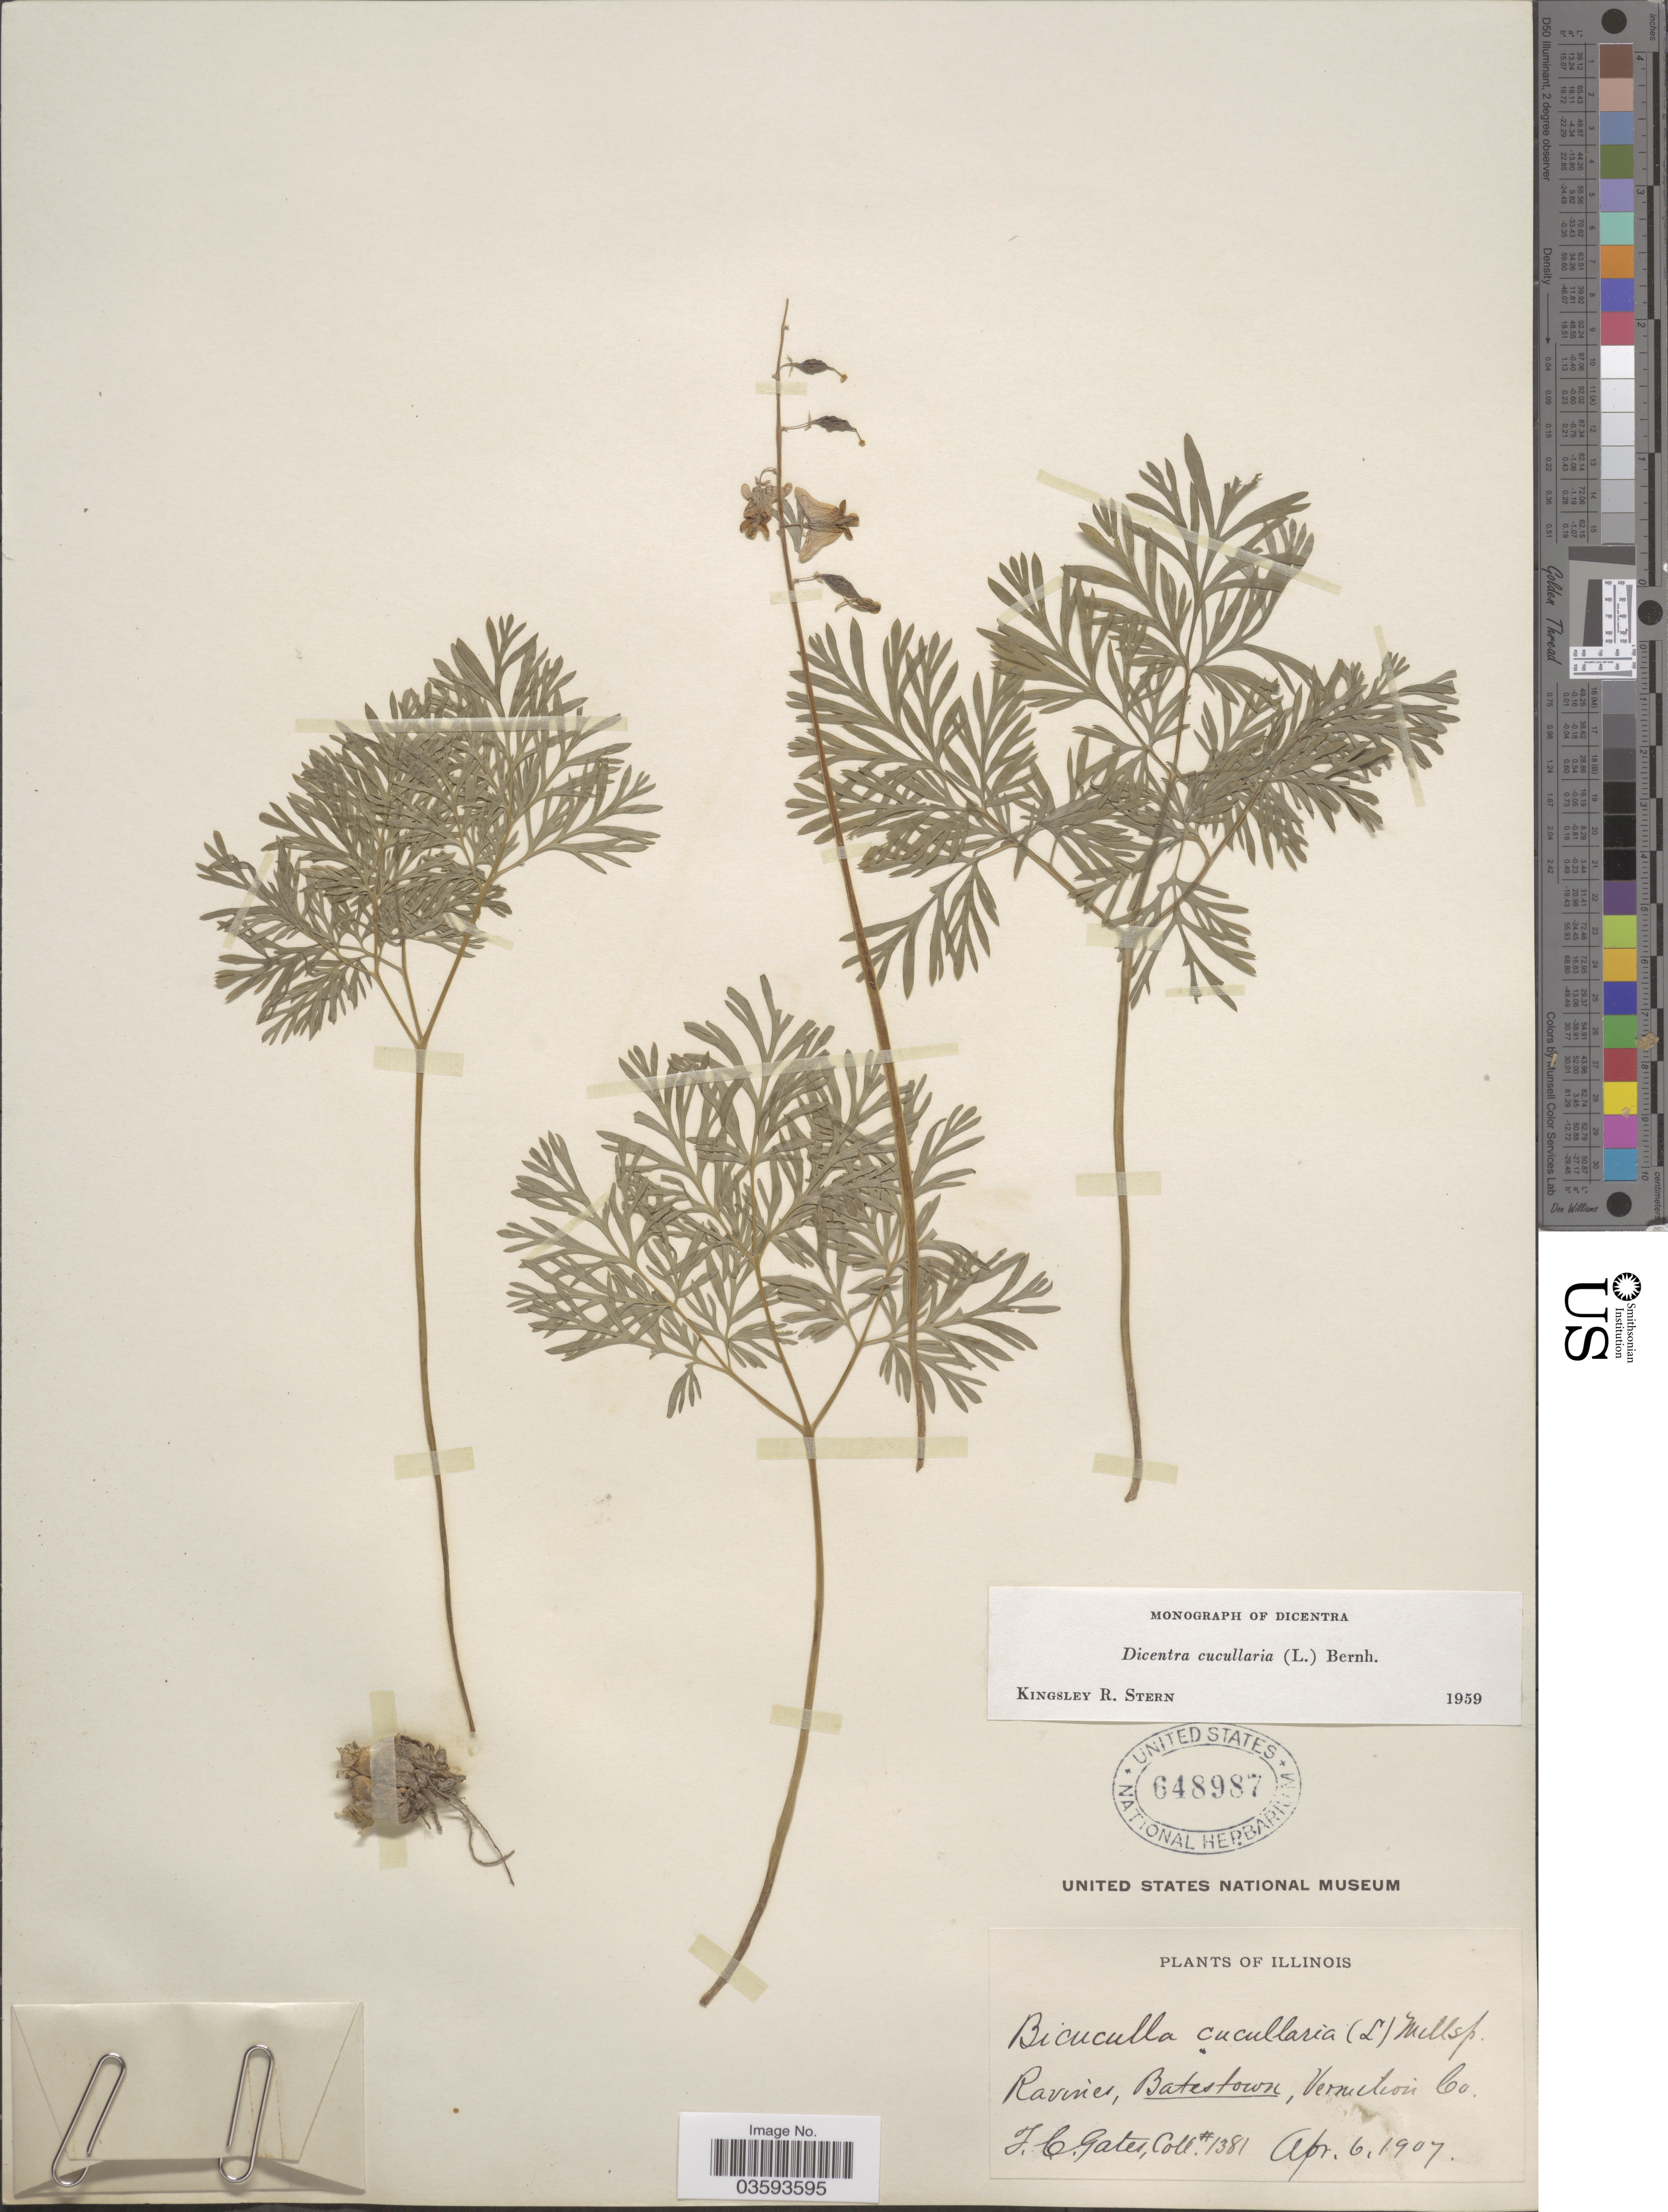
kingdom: Plantae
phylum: Tracheophyta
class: Magnoliopsida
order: Ranunculales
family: Papaveraceae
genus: Dicentra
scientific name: Dicentra cucullaria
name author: (L.) Bernh.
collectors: F. C. Gates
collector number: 1381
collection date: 1907-04-06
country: United States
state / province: Illinois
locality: Batestown, Vermilion Co.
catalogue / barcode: US 648987